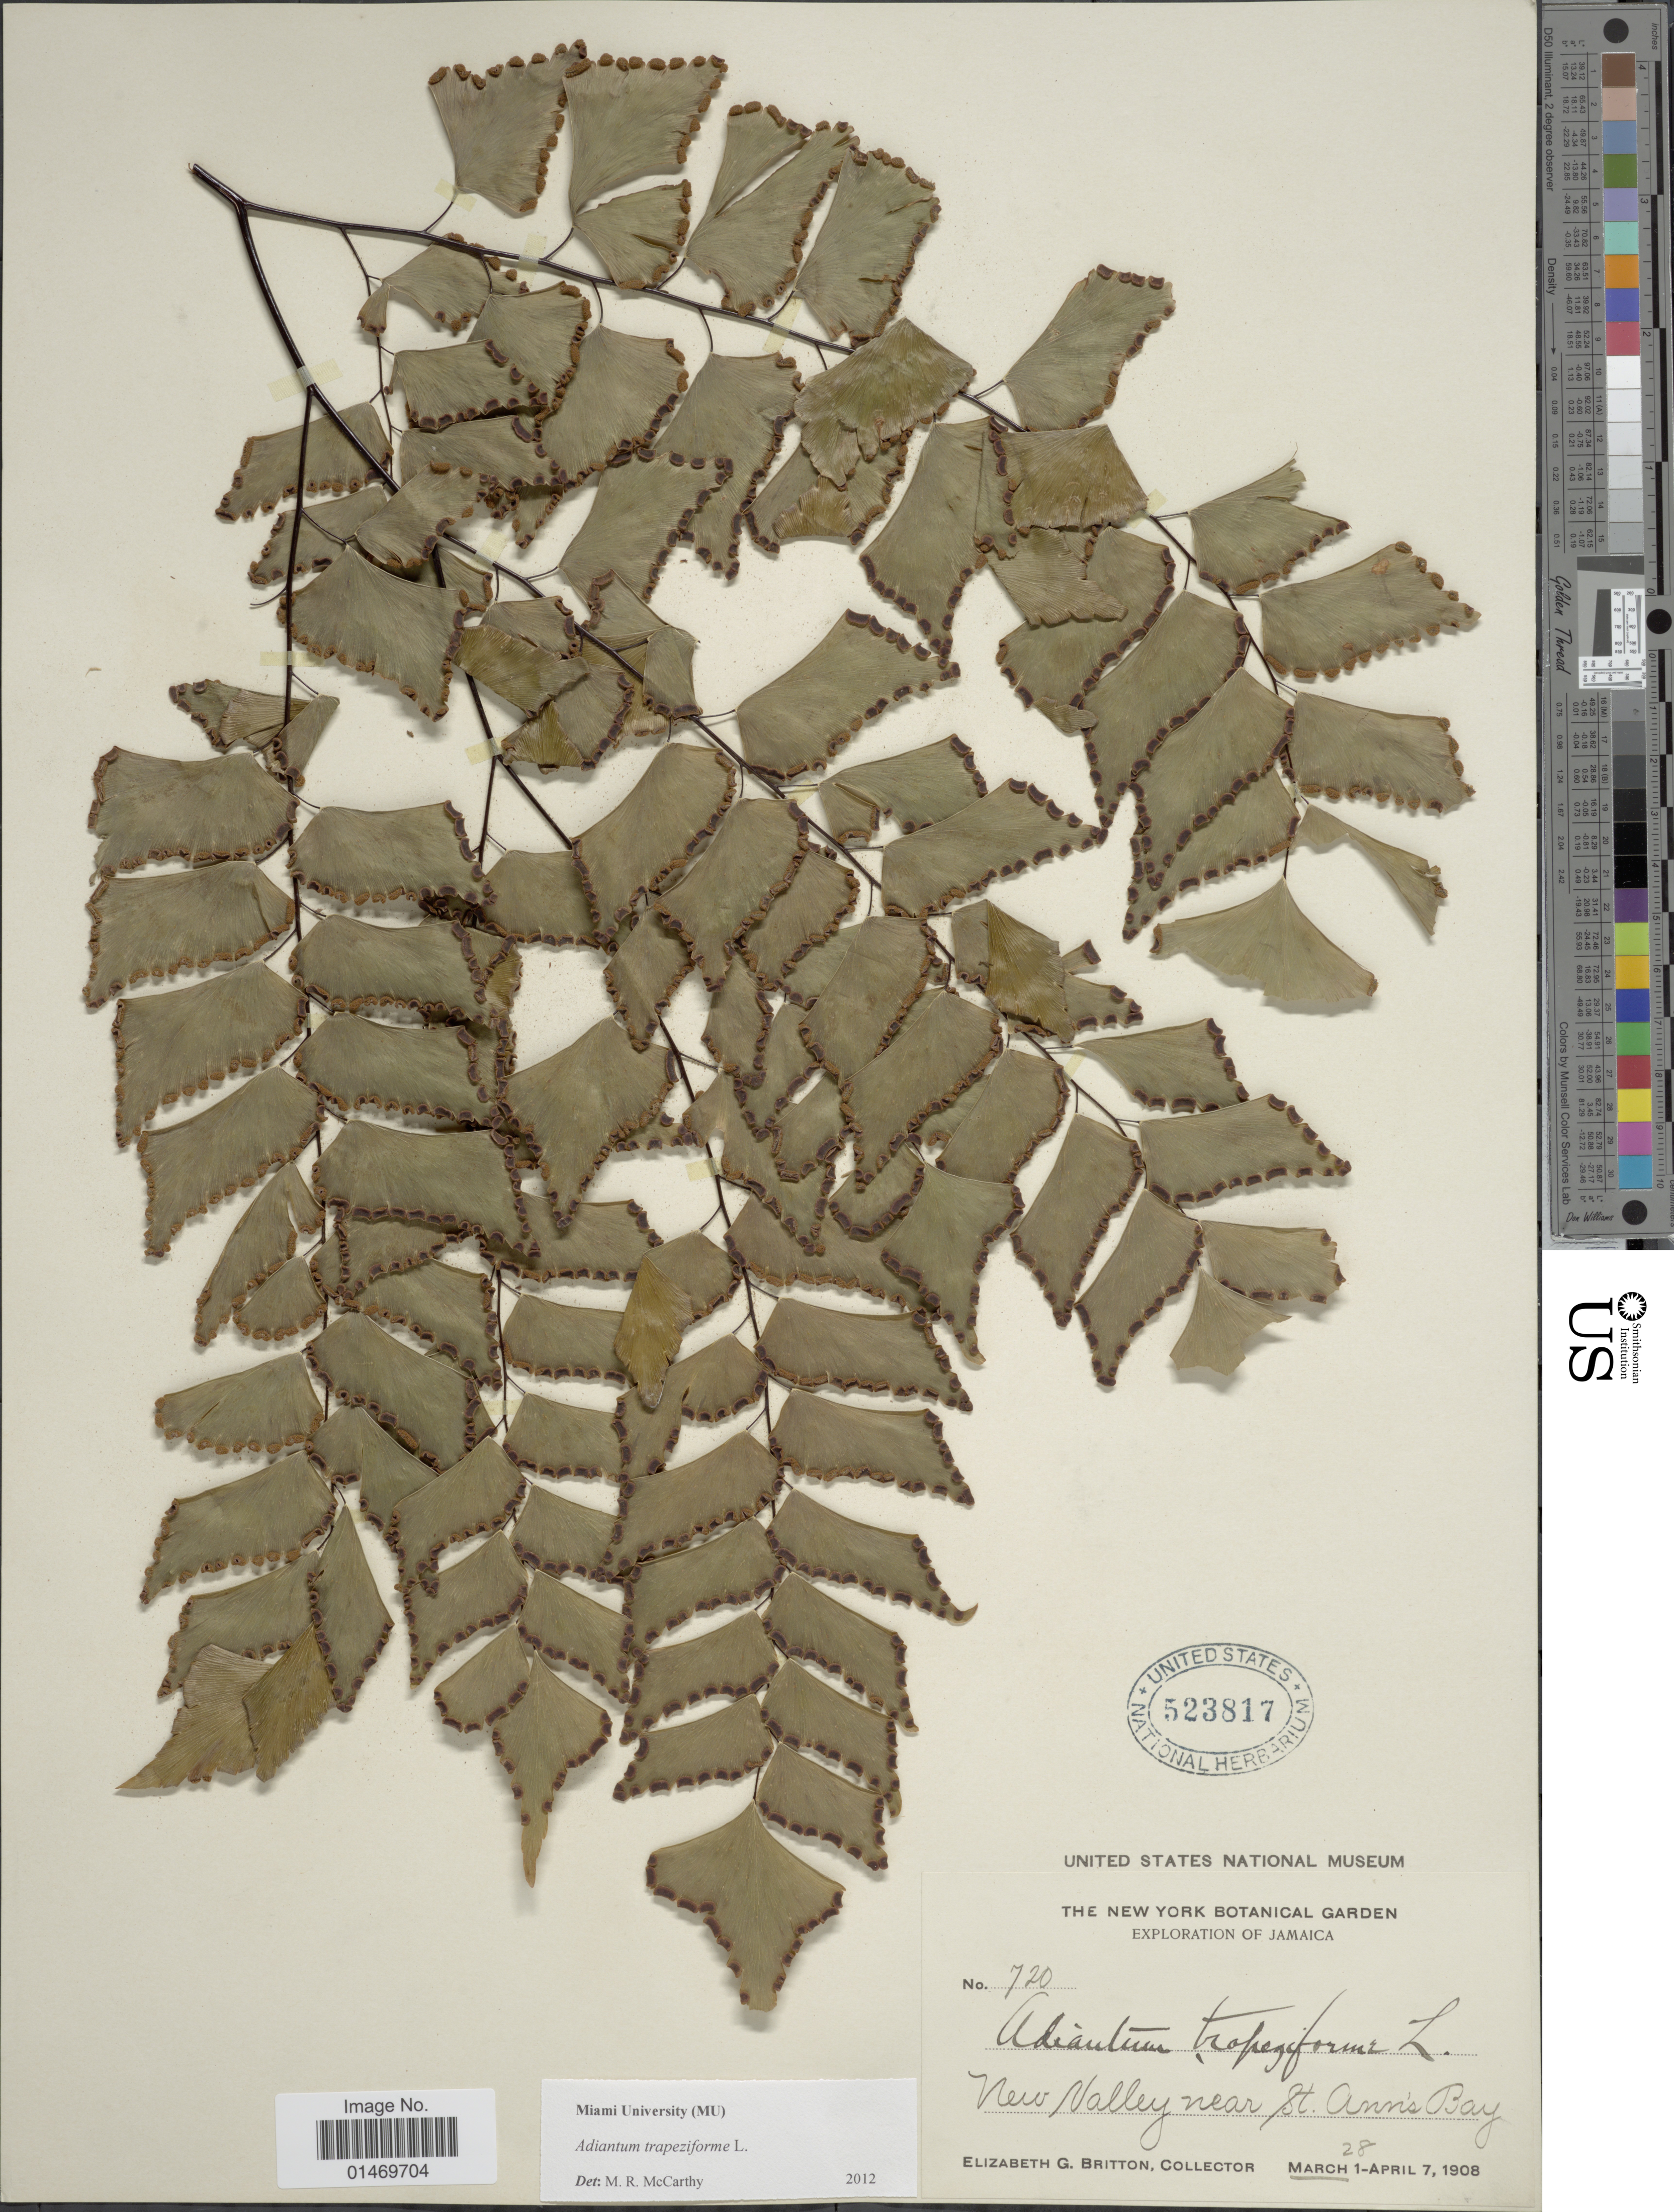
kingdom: Plantae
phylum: Tracheophyta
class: Polypodiopsida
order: Polypodiales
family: Pteridaceae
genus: Adiantum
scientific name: Adiantum trapeziforme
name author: L.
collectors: E. G. Britton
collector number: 720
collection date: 1908-03-28/1908-04-07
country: Jamaica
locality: Jamaica, New Valley near St. Ann's Bay.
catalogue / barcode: US 523817